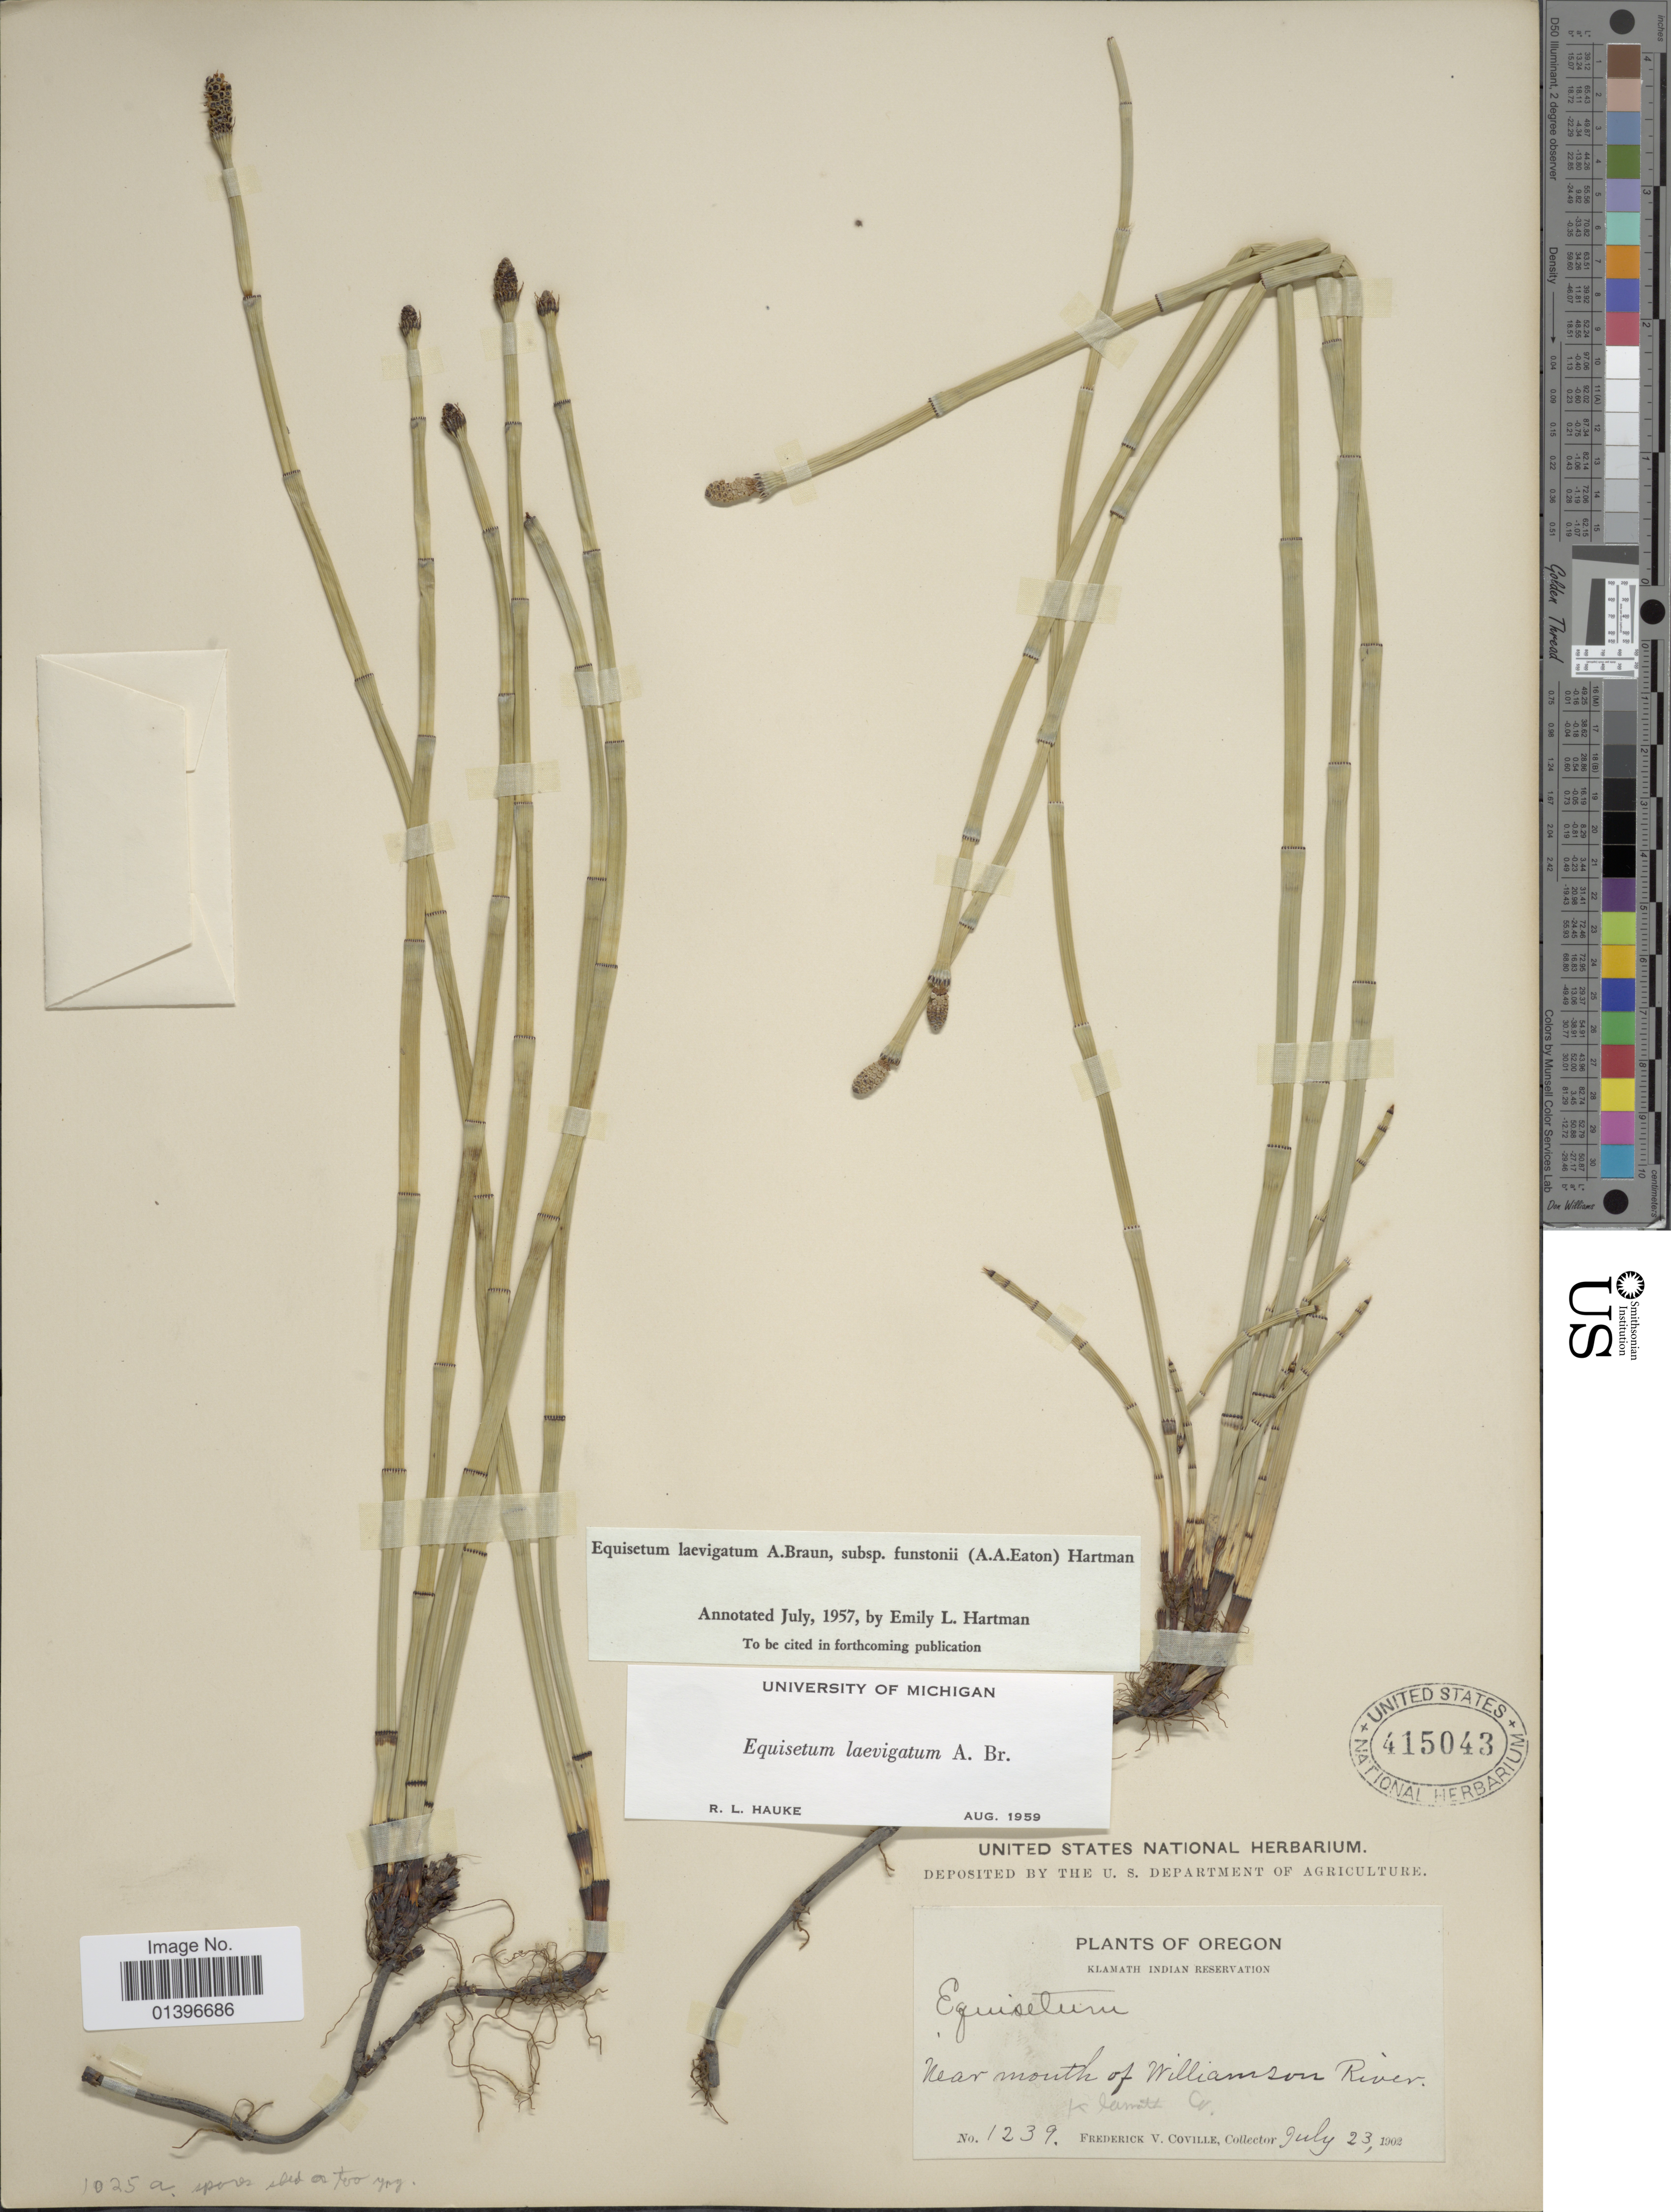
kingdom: Plantae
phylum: Tracheophyta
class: Polypodiopsida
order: Equisetales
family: Equisetaceae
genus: Equisetum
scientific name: Equisetum laevigatum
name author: A. Braun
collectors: F. V. Coville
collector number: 1239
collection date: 1902-07-23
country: United States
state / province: Oregon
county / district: Klamath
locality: Klamath Indian Reservation. Near mouth of Williamson River. Klamath Co.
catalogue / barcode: US 415043